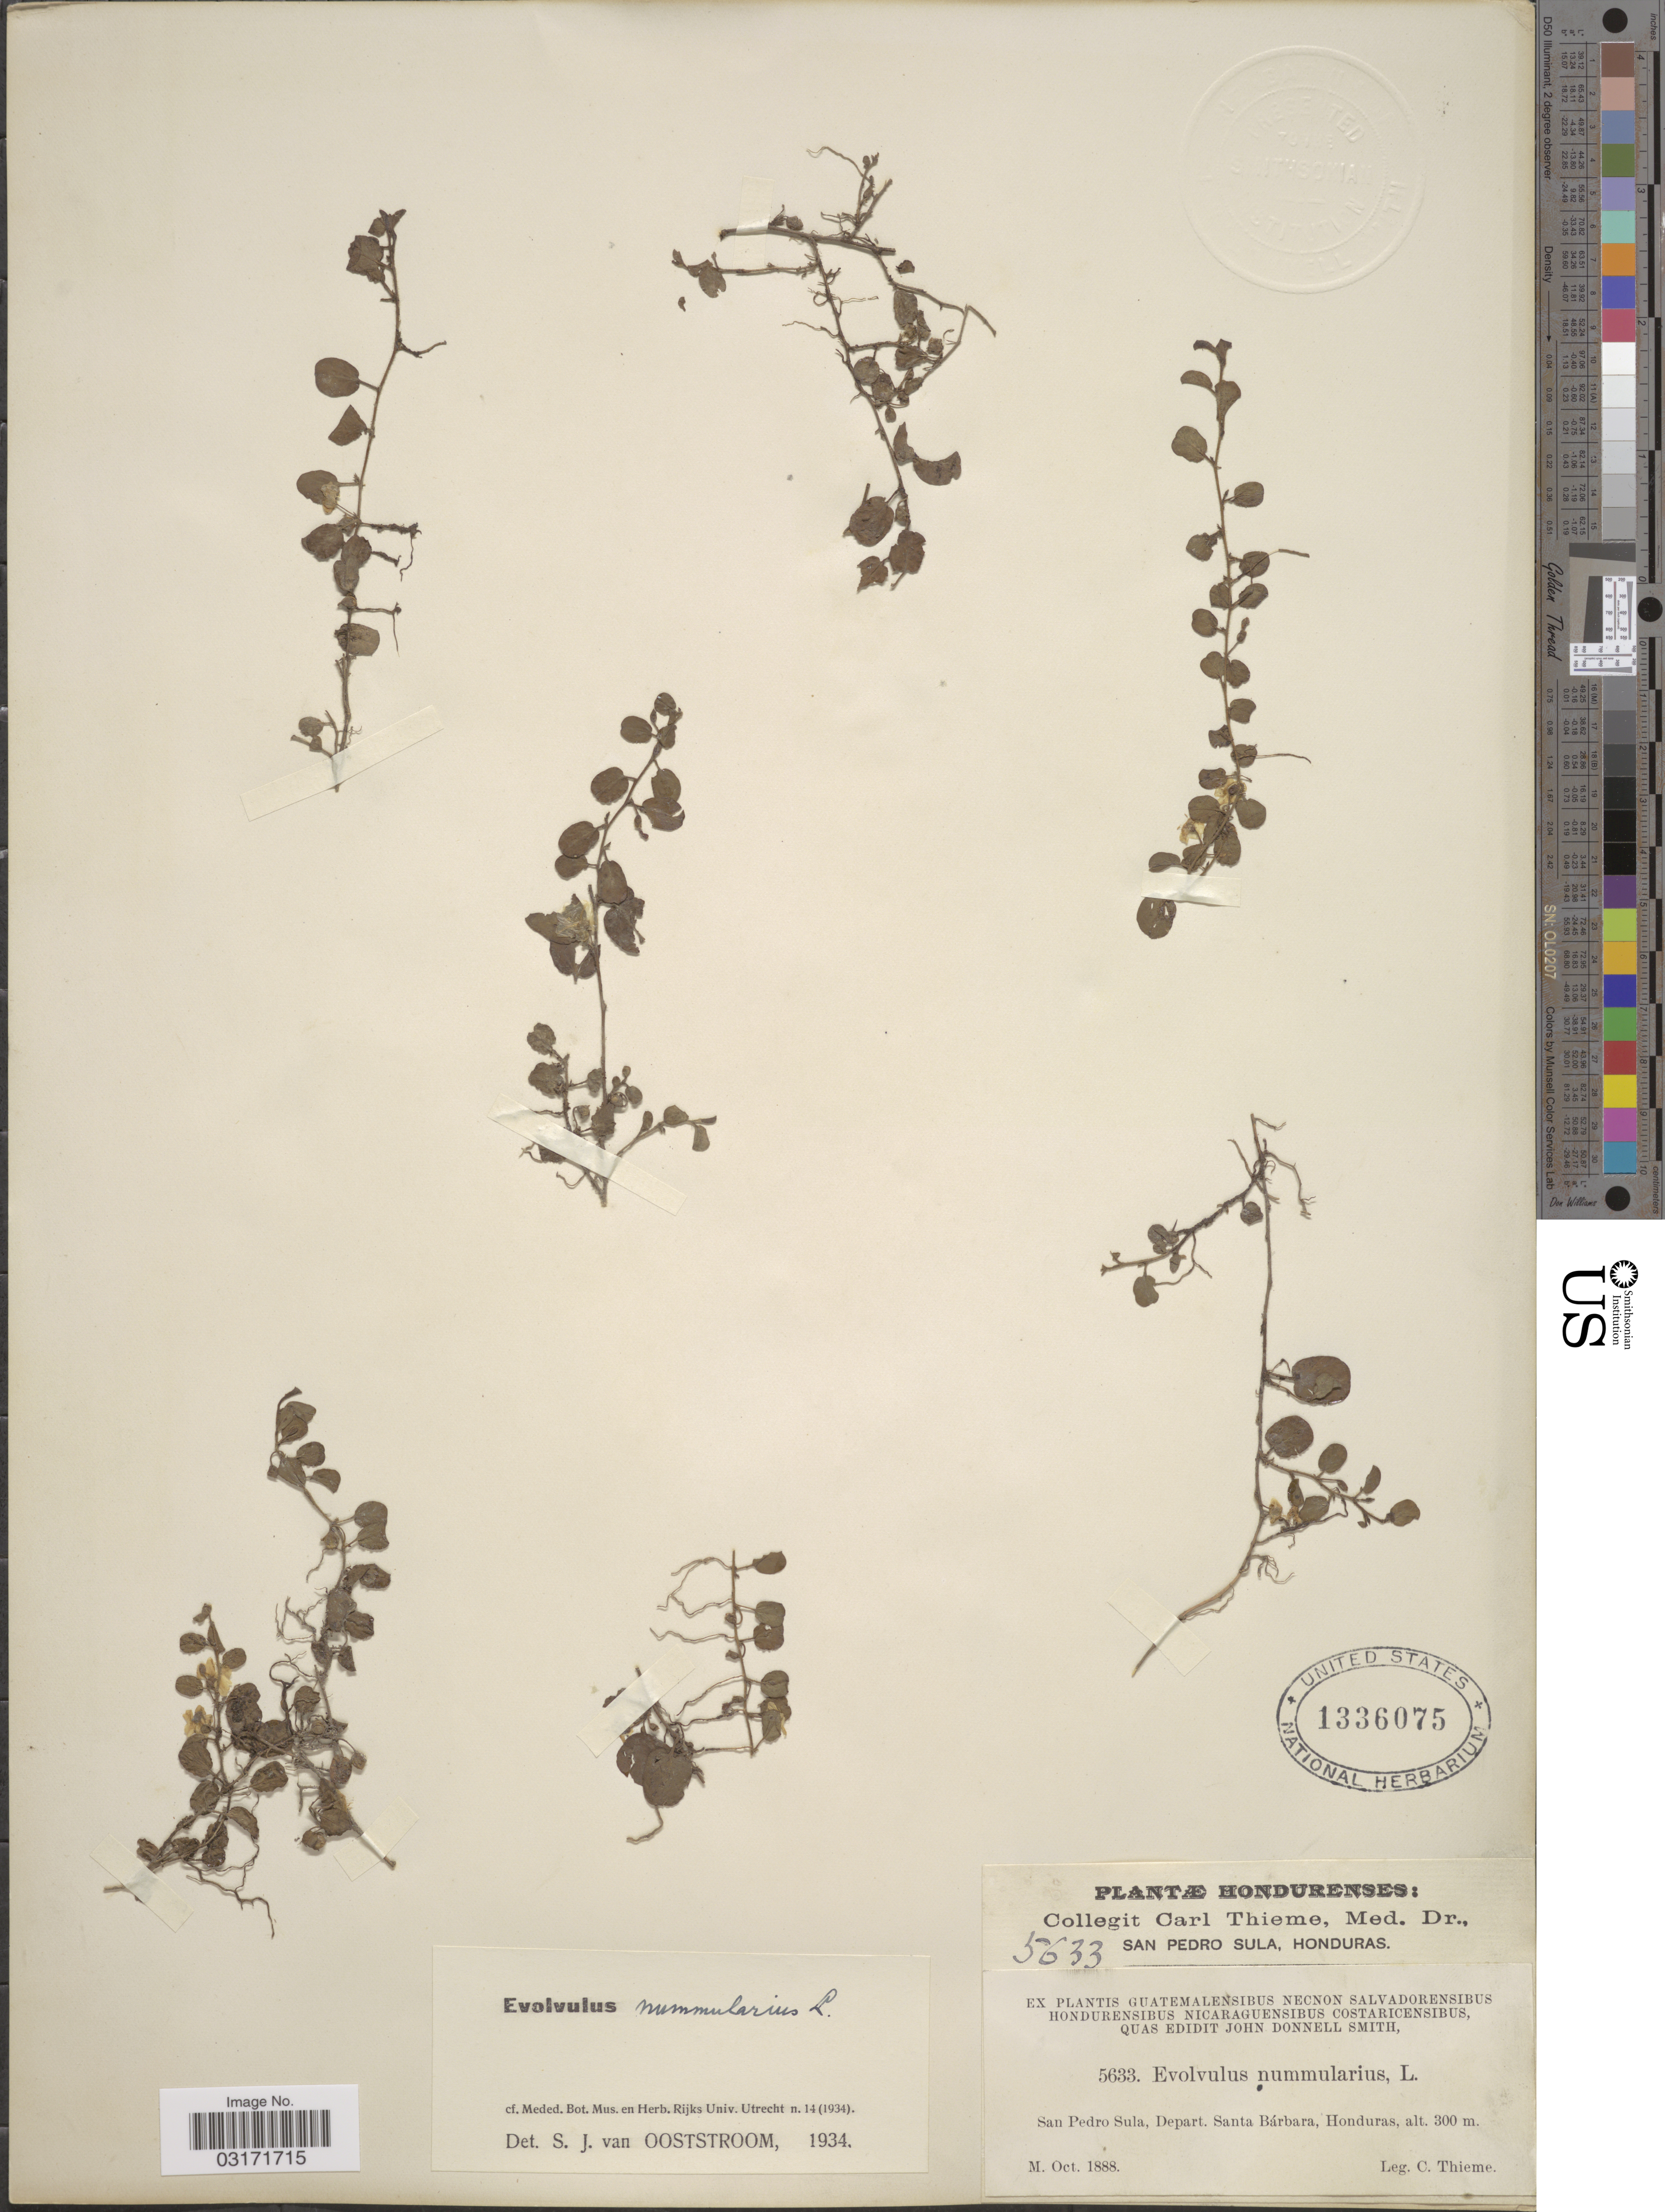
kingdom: Plantae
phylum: Tracheophyta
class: Magnoliopsida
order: Solanales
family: Convolvulaceae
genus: Evolvulus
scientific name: Evolvulus nummularius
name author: (L.) L.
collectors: C. Thieme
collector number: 5633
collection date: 1888-10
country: Honduras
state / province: Santa Bárbara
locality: San Pedro Sula, Depart. Santa Bárbara.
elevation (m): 300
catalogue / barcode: US 1336075